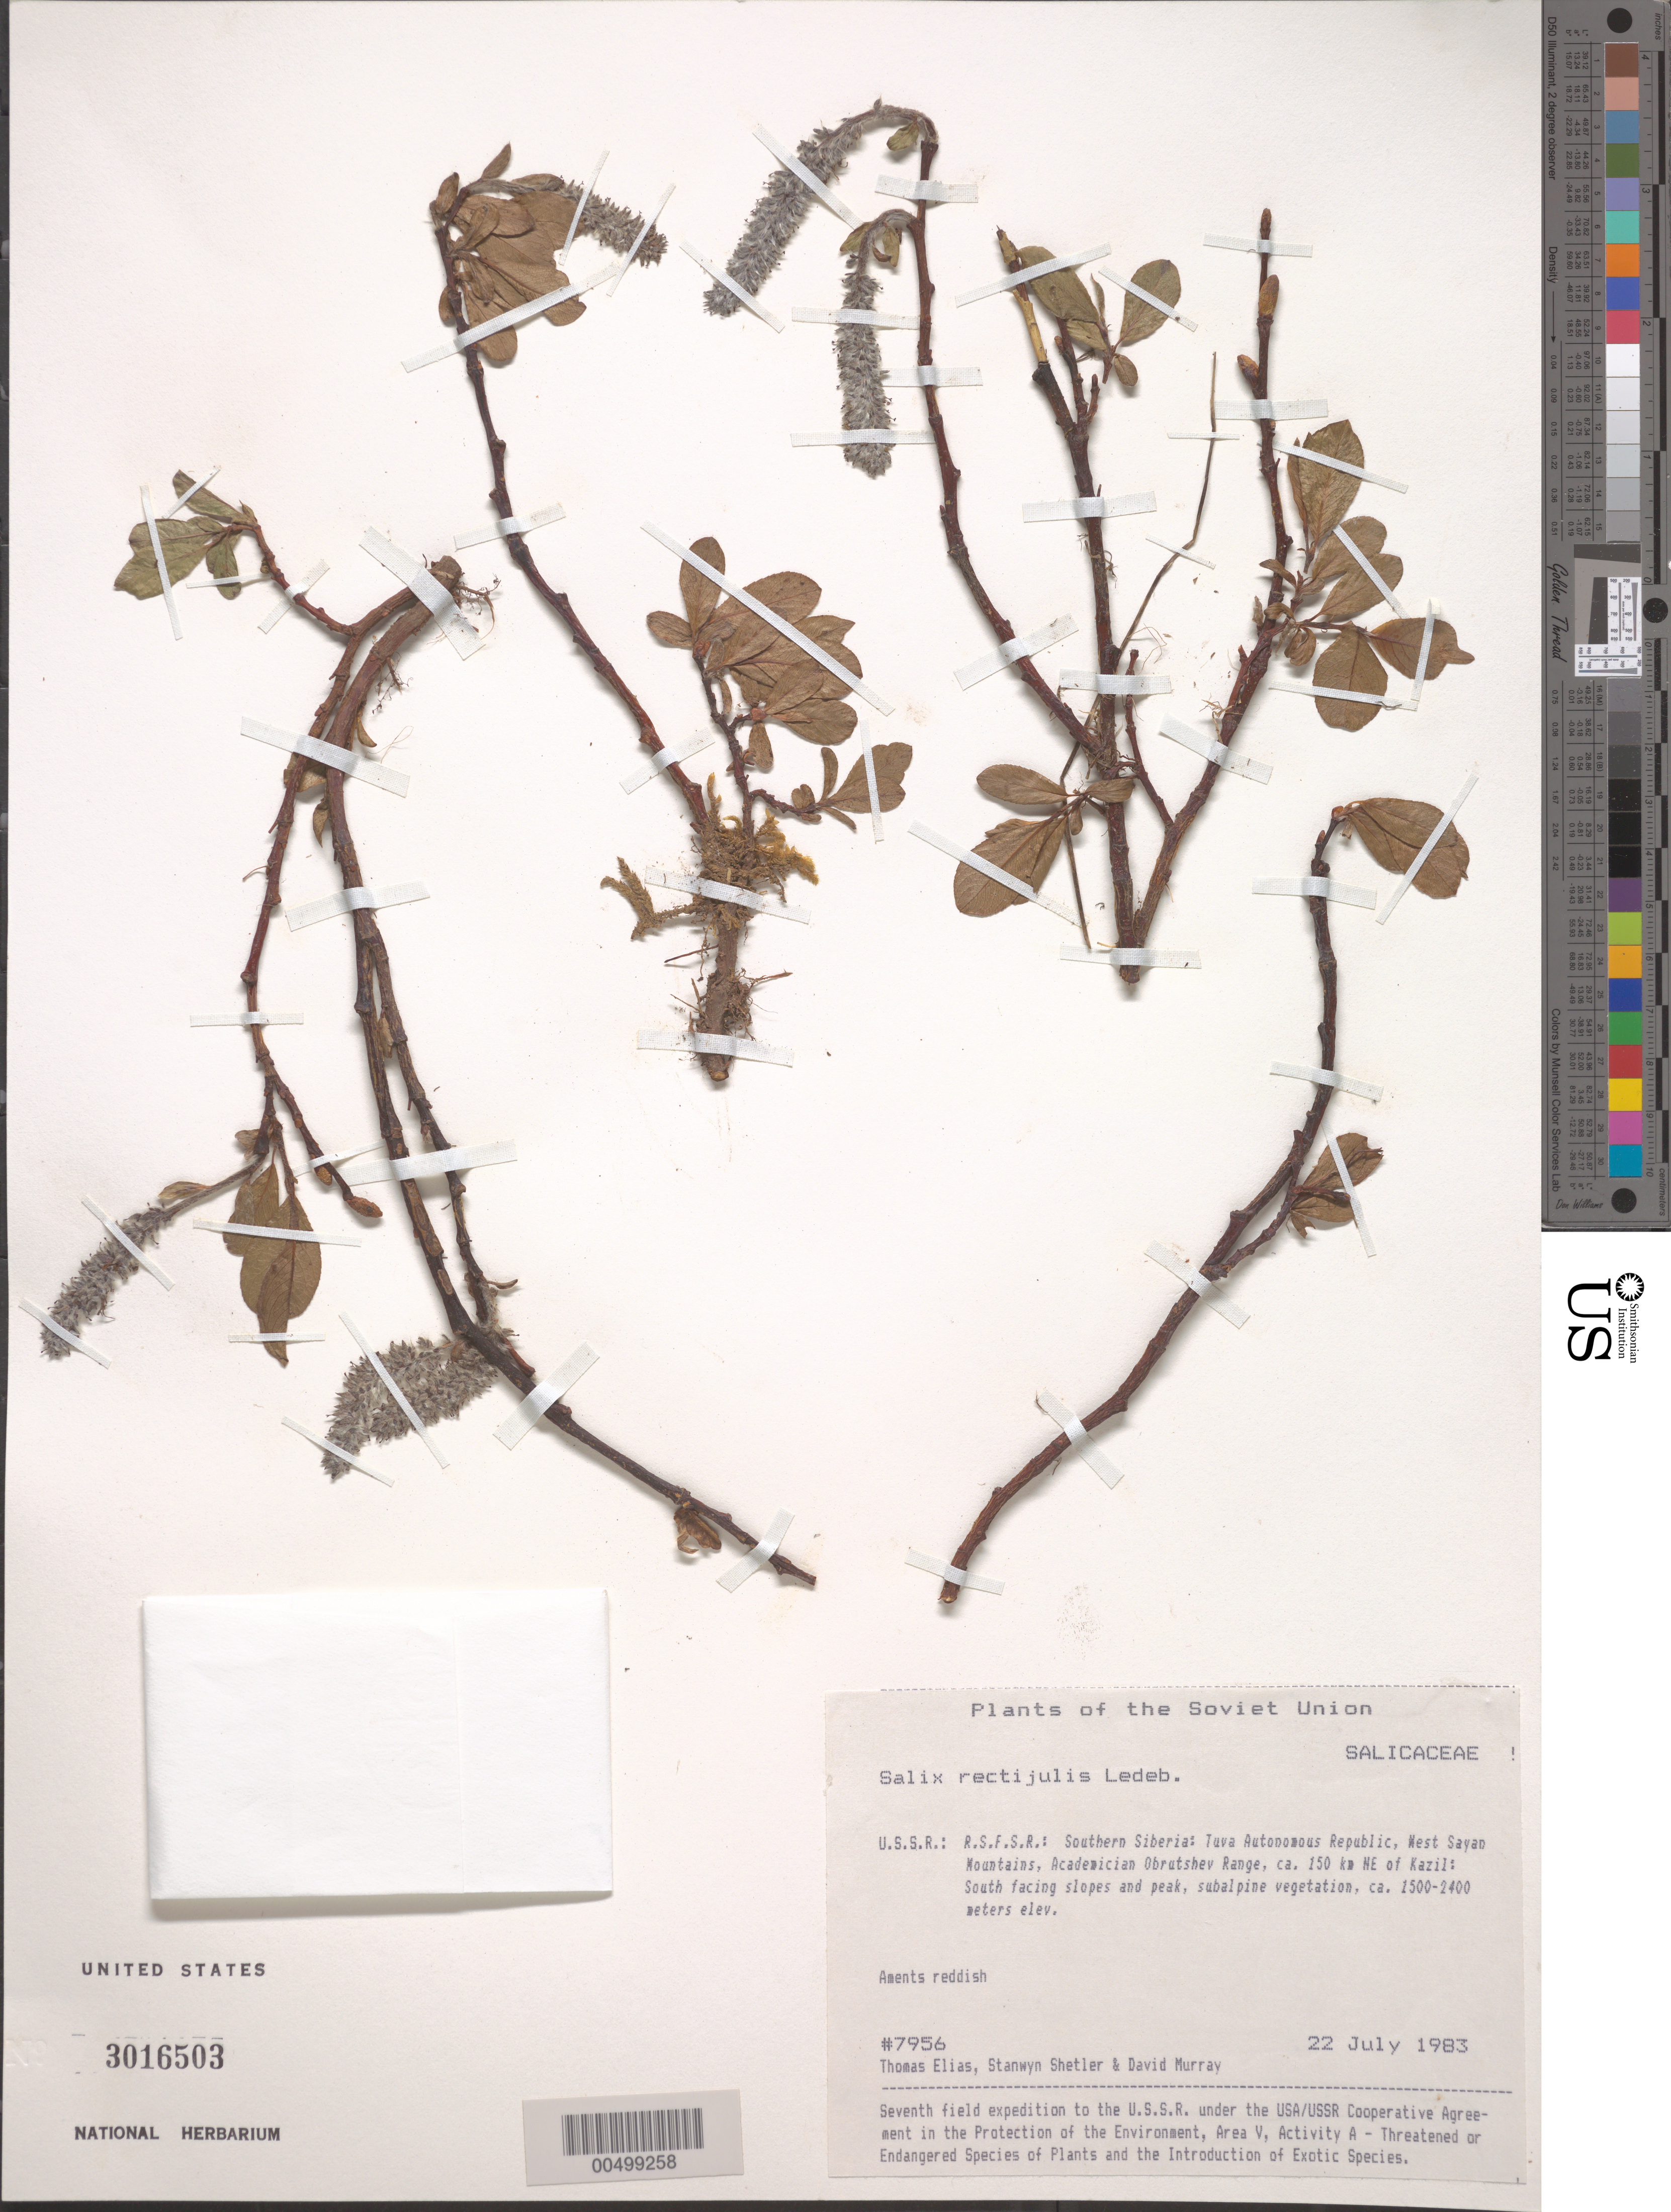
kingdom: Plantae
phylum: Tracheophyta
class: Magnoliopsida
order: Malpighiales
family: Salicaceae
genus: Salix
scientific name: Salix rectijulis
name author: Trautv.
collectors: T. Elias, S. Shetler & D. F. Murray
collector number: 7956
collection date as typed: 22 Jul 1983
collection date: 1983-07-22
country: Russian Federation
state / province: Tuva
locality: West Sayan Mountains, Academician Obrutshev Range, ca. 150 km NE of Kazil [Kyzyl]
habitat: south-facing slopes and peak, subalpine vegetation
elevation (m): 1500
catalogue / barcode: US 3016503